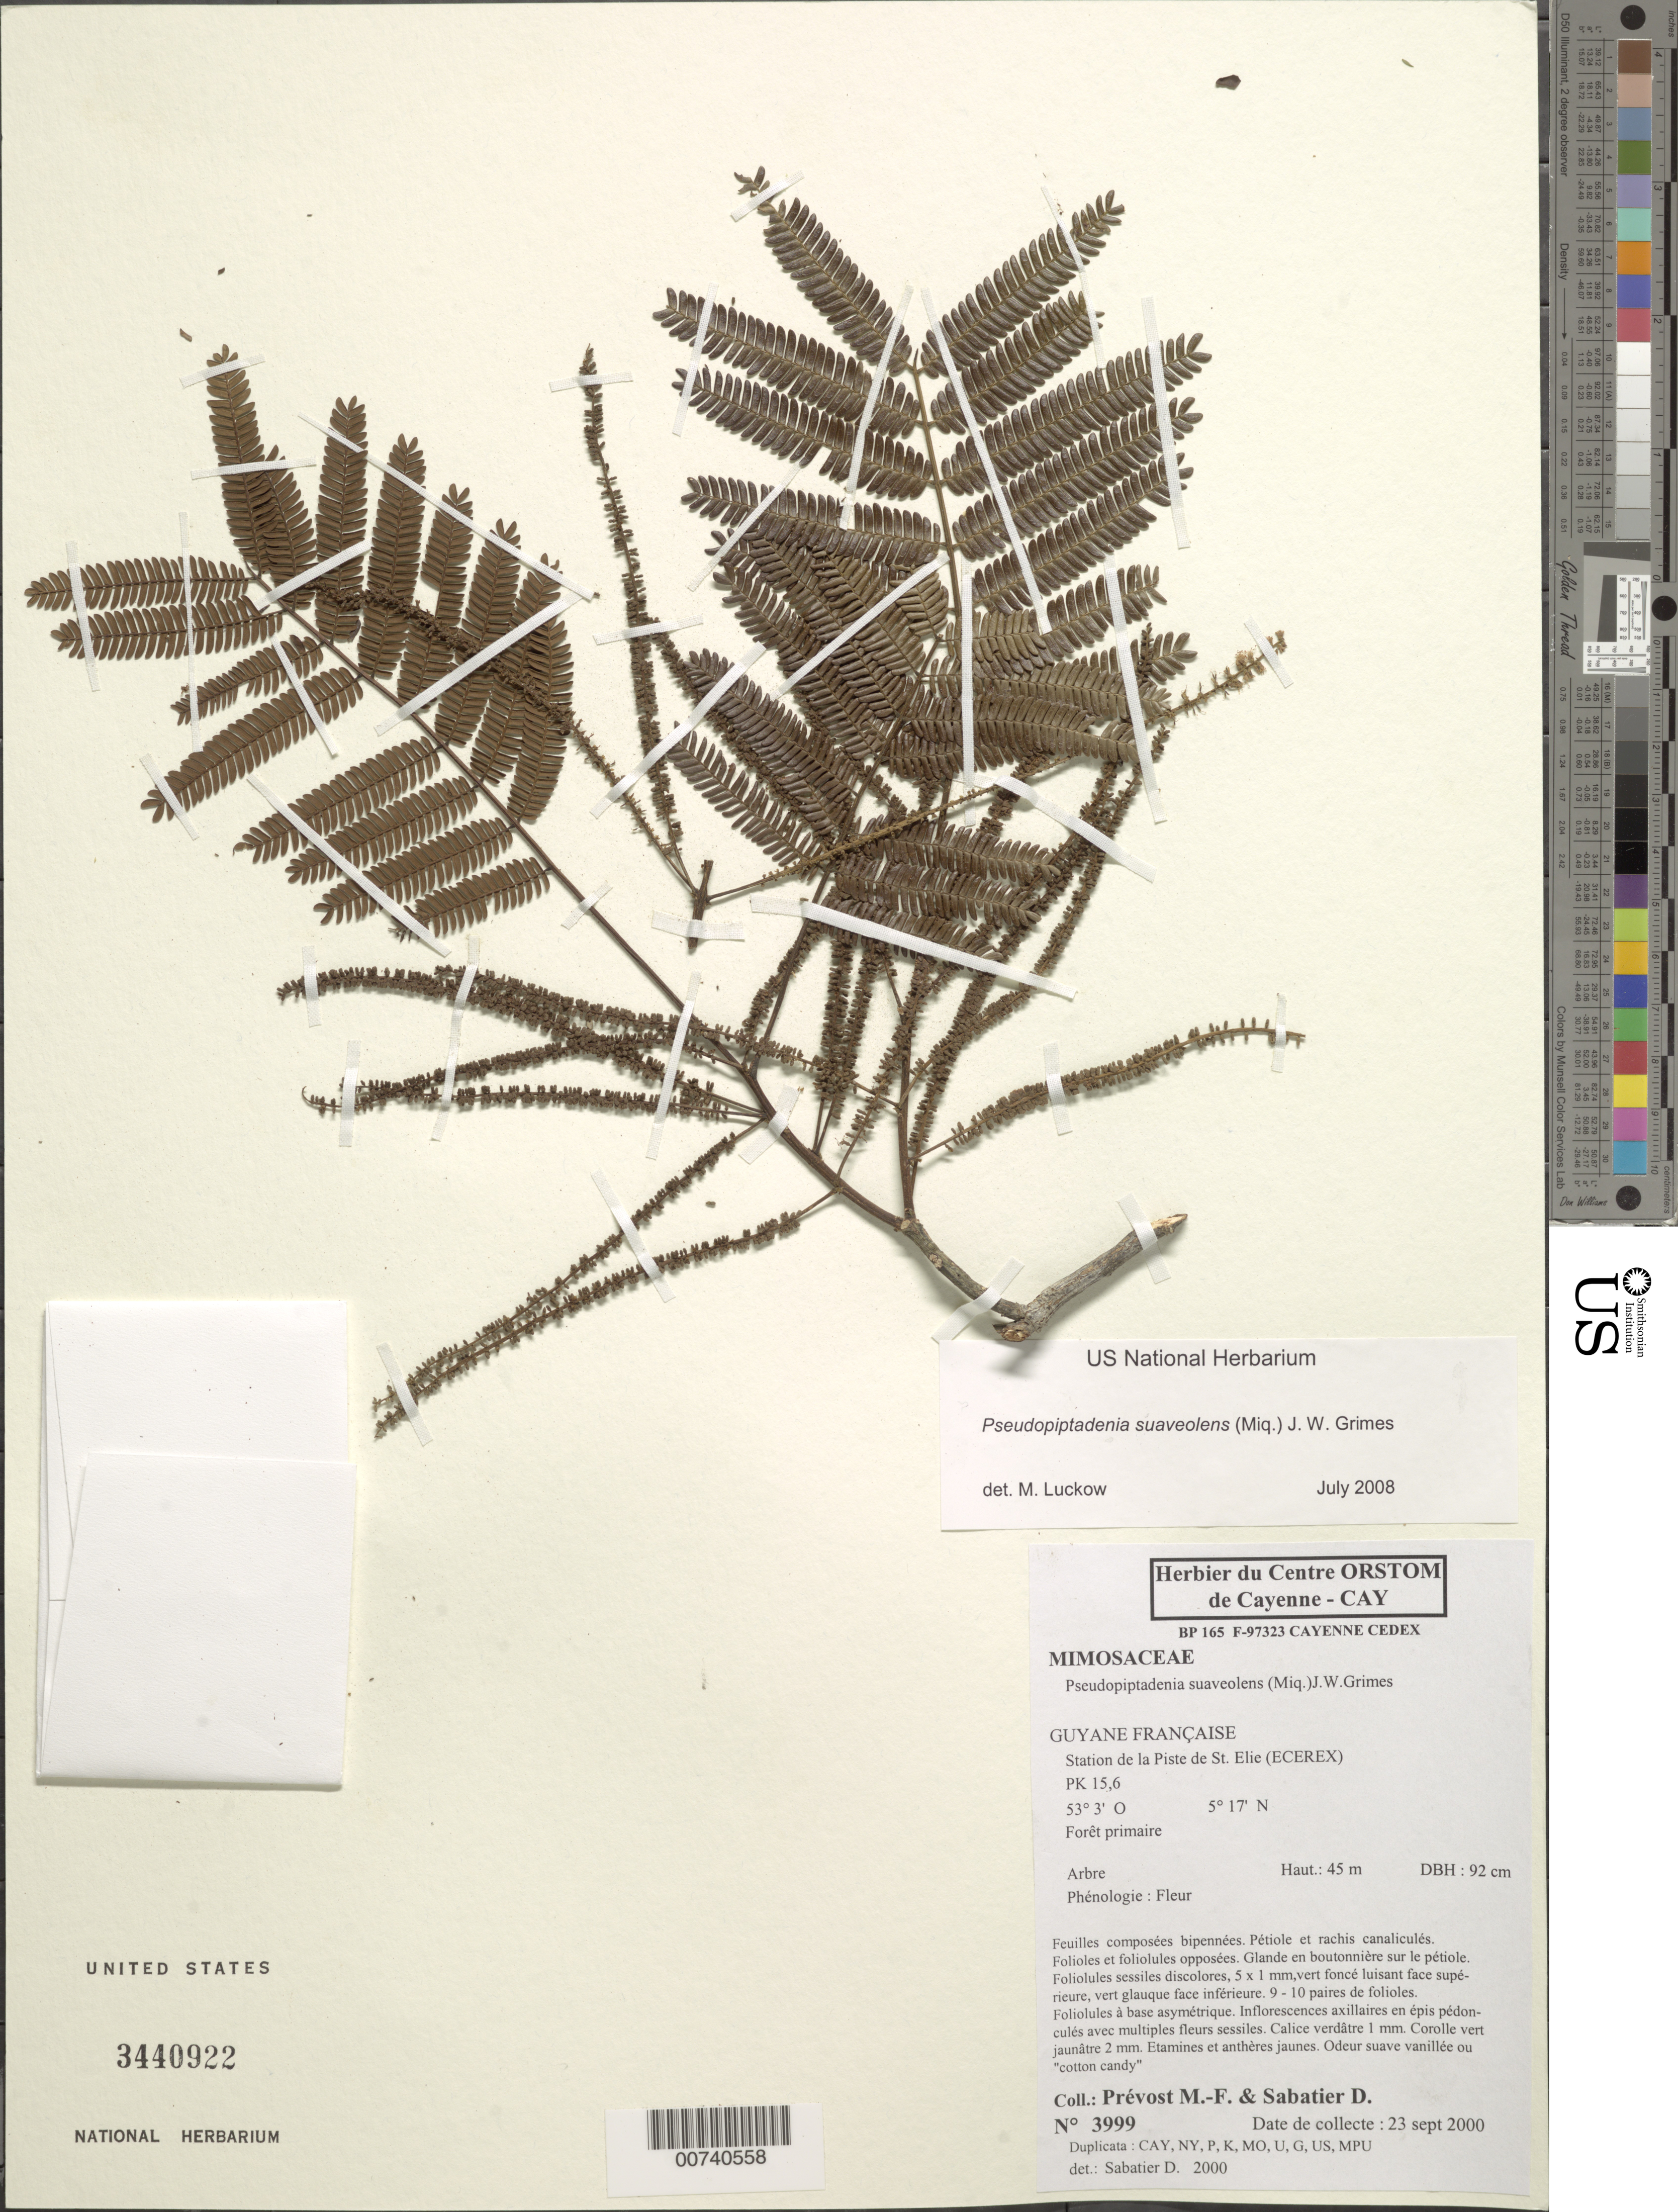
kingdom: Plantae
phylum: Tracheophyta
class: Magnoliopsida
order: Fabales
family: Fabaceae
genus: Marlimorimia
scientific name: Marlimorimia psilostachya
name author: (DC.) L.P. Queiroz & Marc.F. Simon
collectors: M.-F. Prévost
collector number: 3999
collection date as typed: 23-Sep-00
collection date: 2000-09-23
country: French Guiana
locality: Station de la Piste de Saint-Élie (ECEREX), PK 15.6, camp ORSTOM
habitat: Primary forest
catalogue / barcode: US 3440922